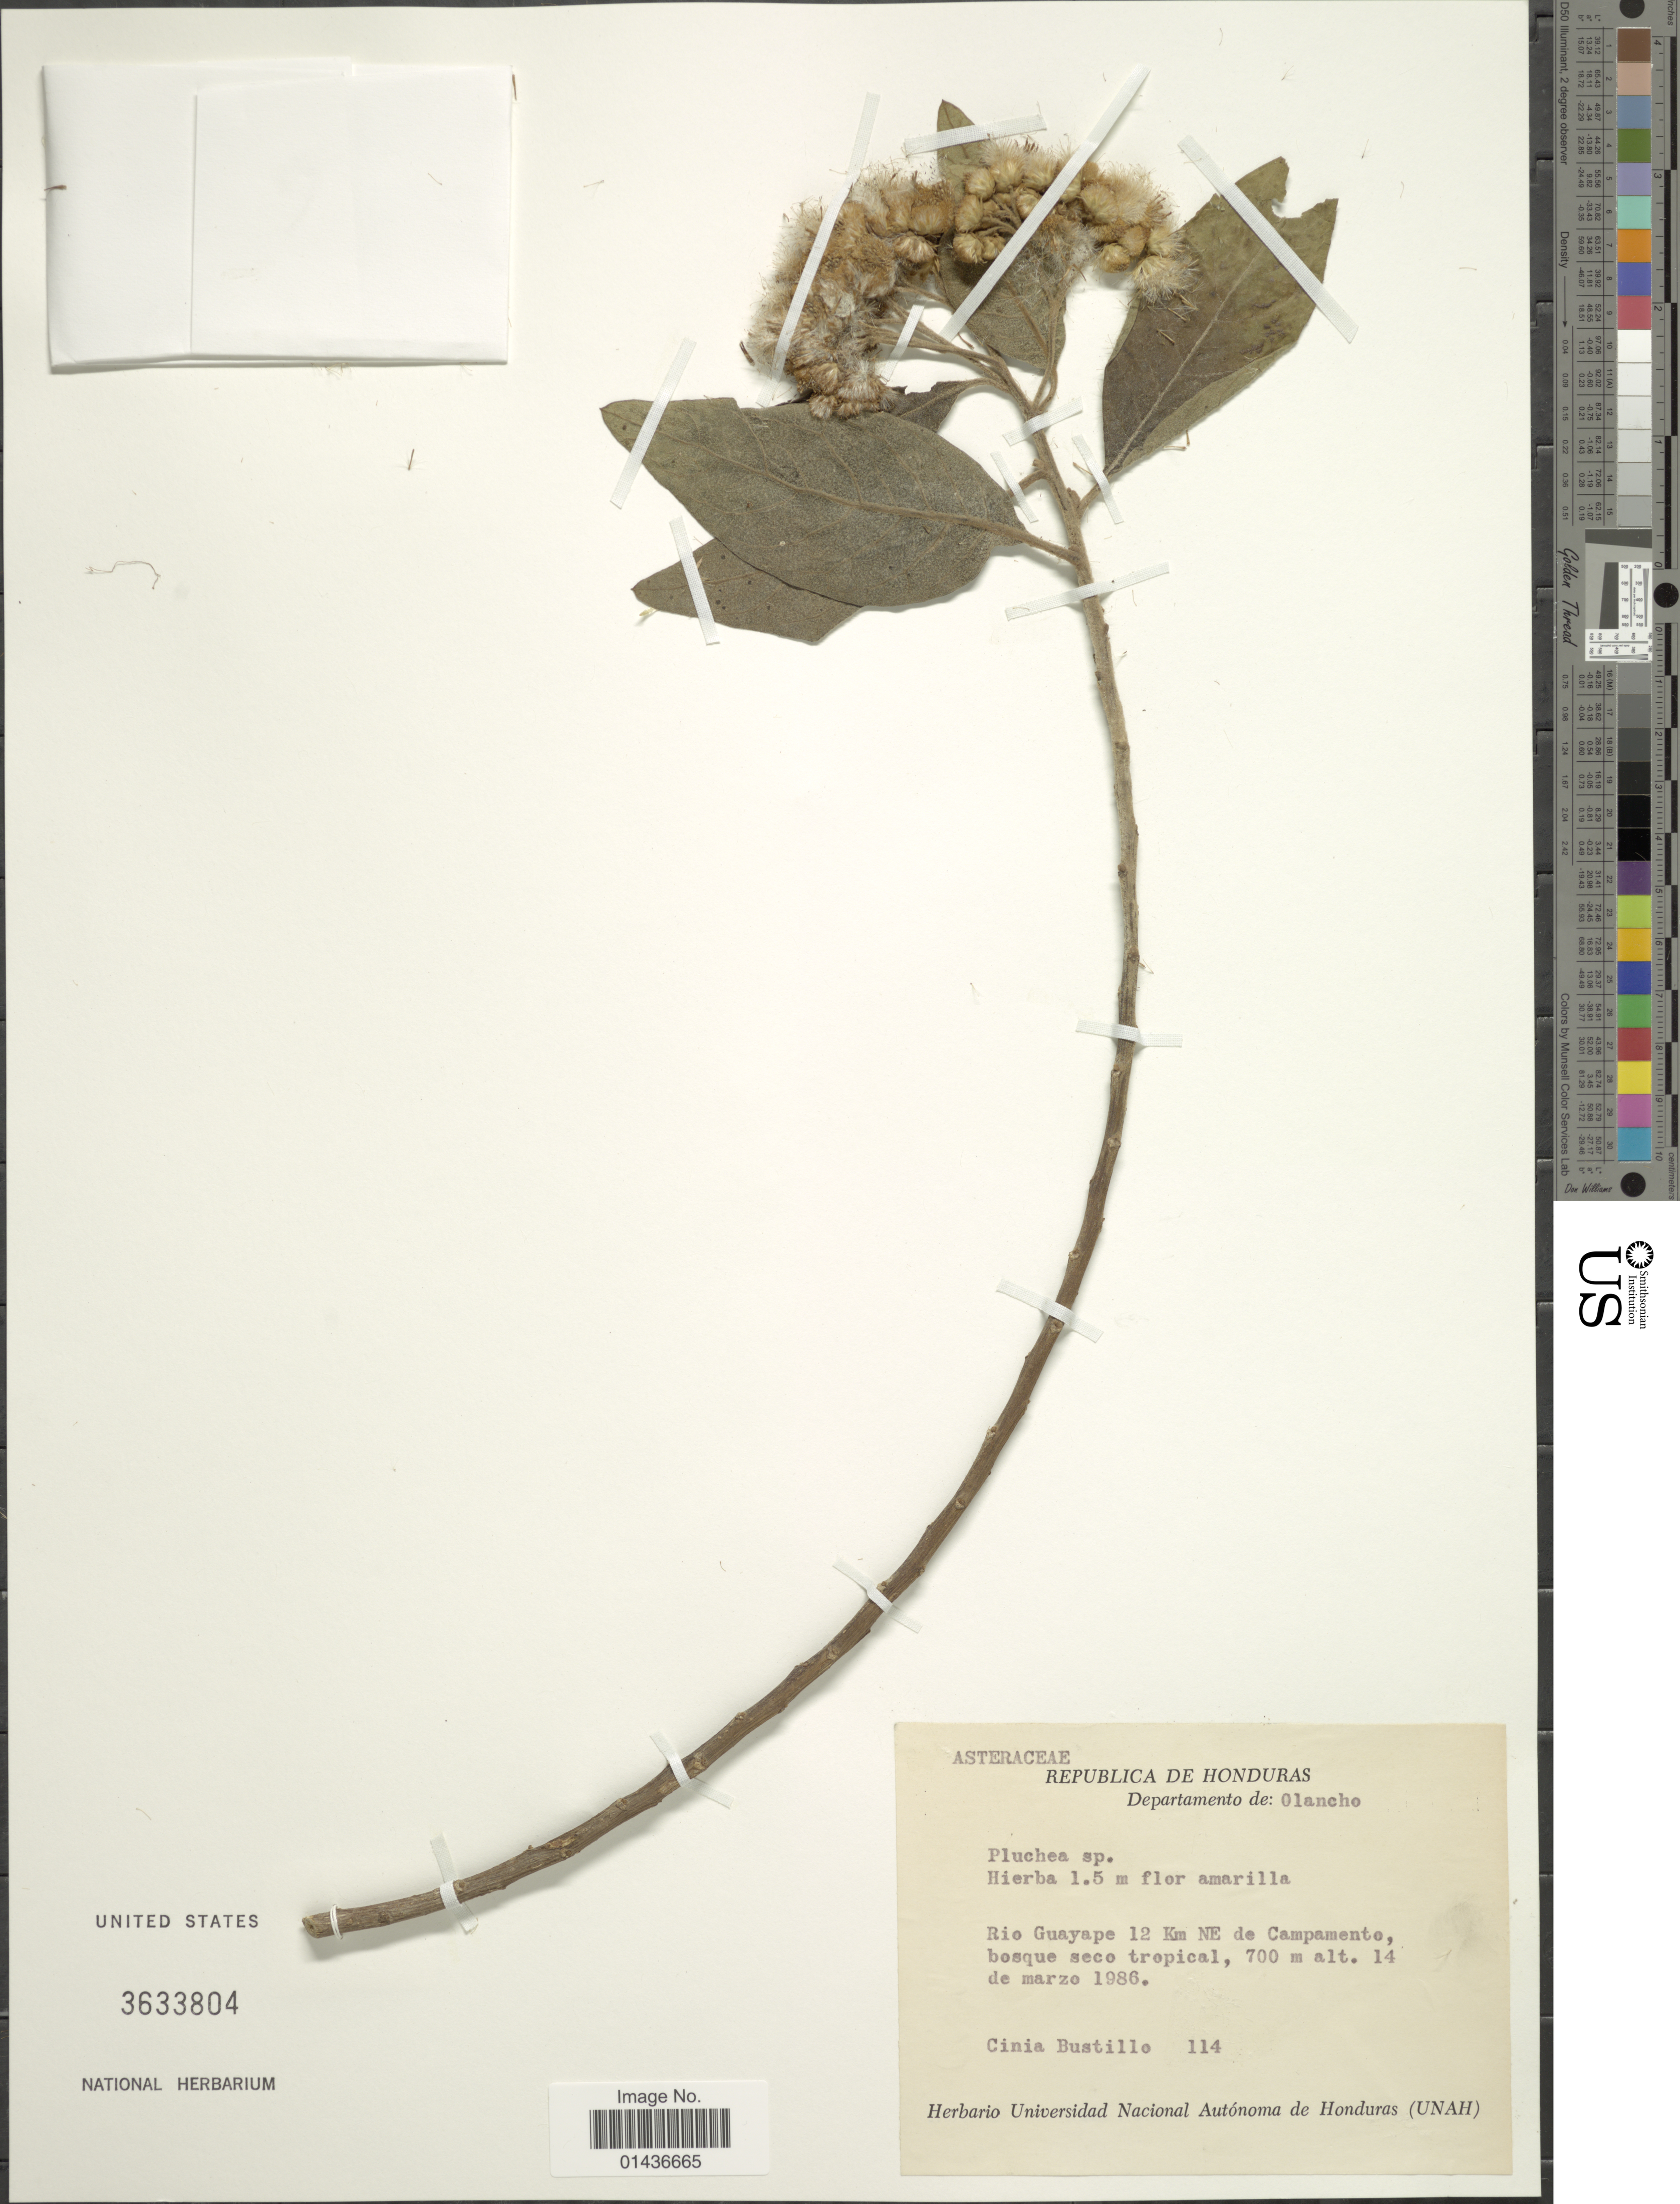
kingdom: Plantae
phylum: Tracheophyta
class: Magnoliopsida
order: Asterales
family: Asteraceae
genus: Pluchea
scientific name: Pluchea sp.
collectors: C. Bustillo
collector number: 114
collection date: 1986-03-14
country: Honduras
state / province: Olancho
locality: Rio Guayape 12 km NE de Campamento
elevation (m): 700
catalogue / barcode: US 3633804